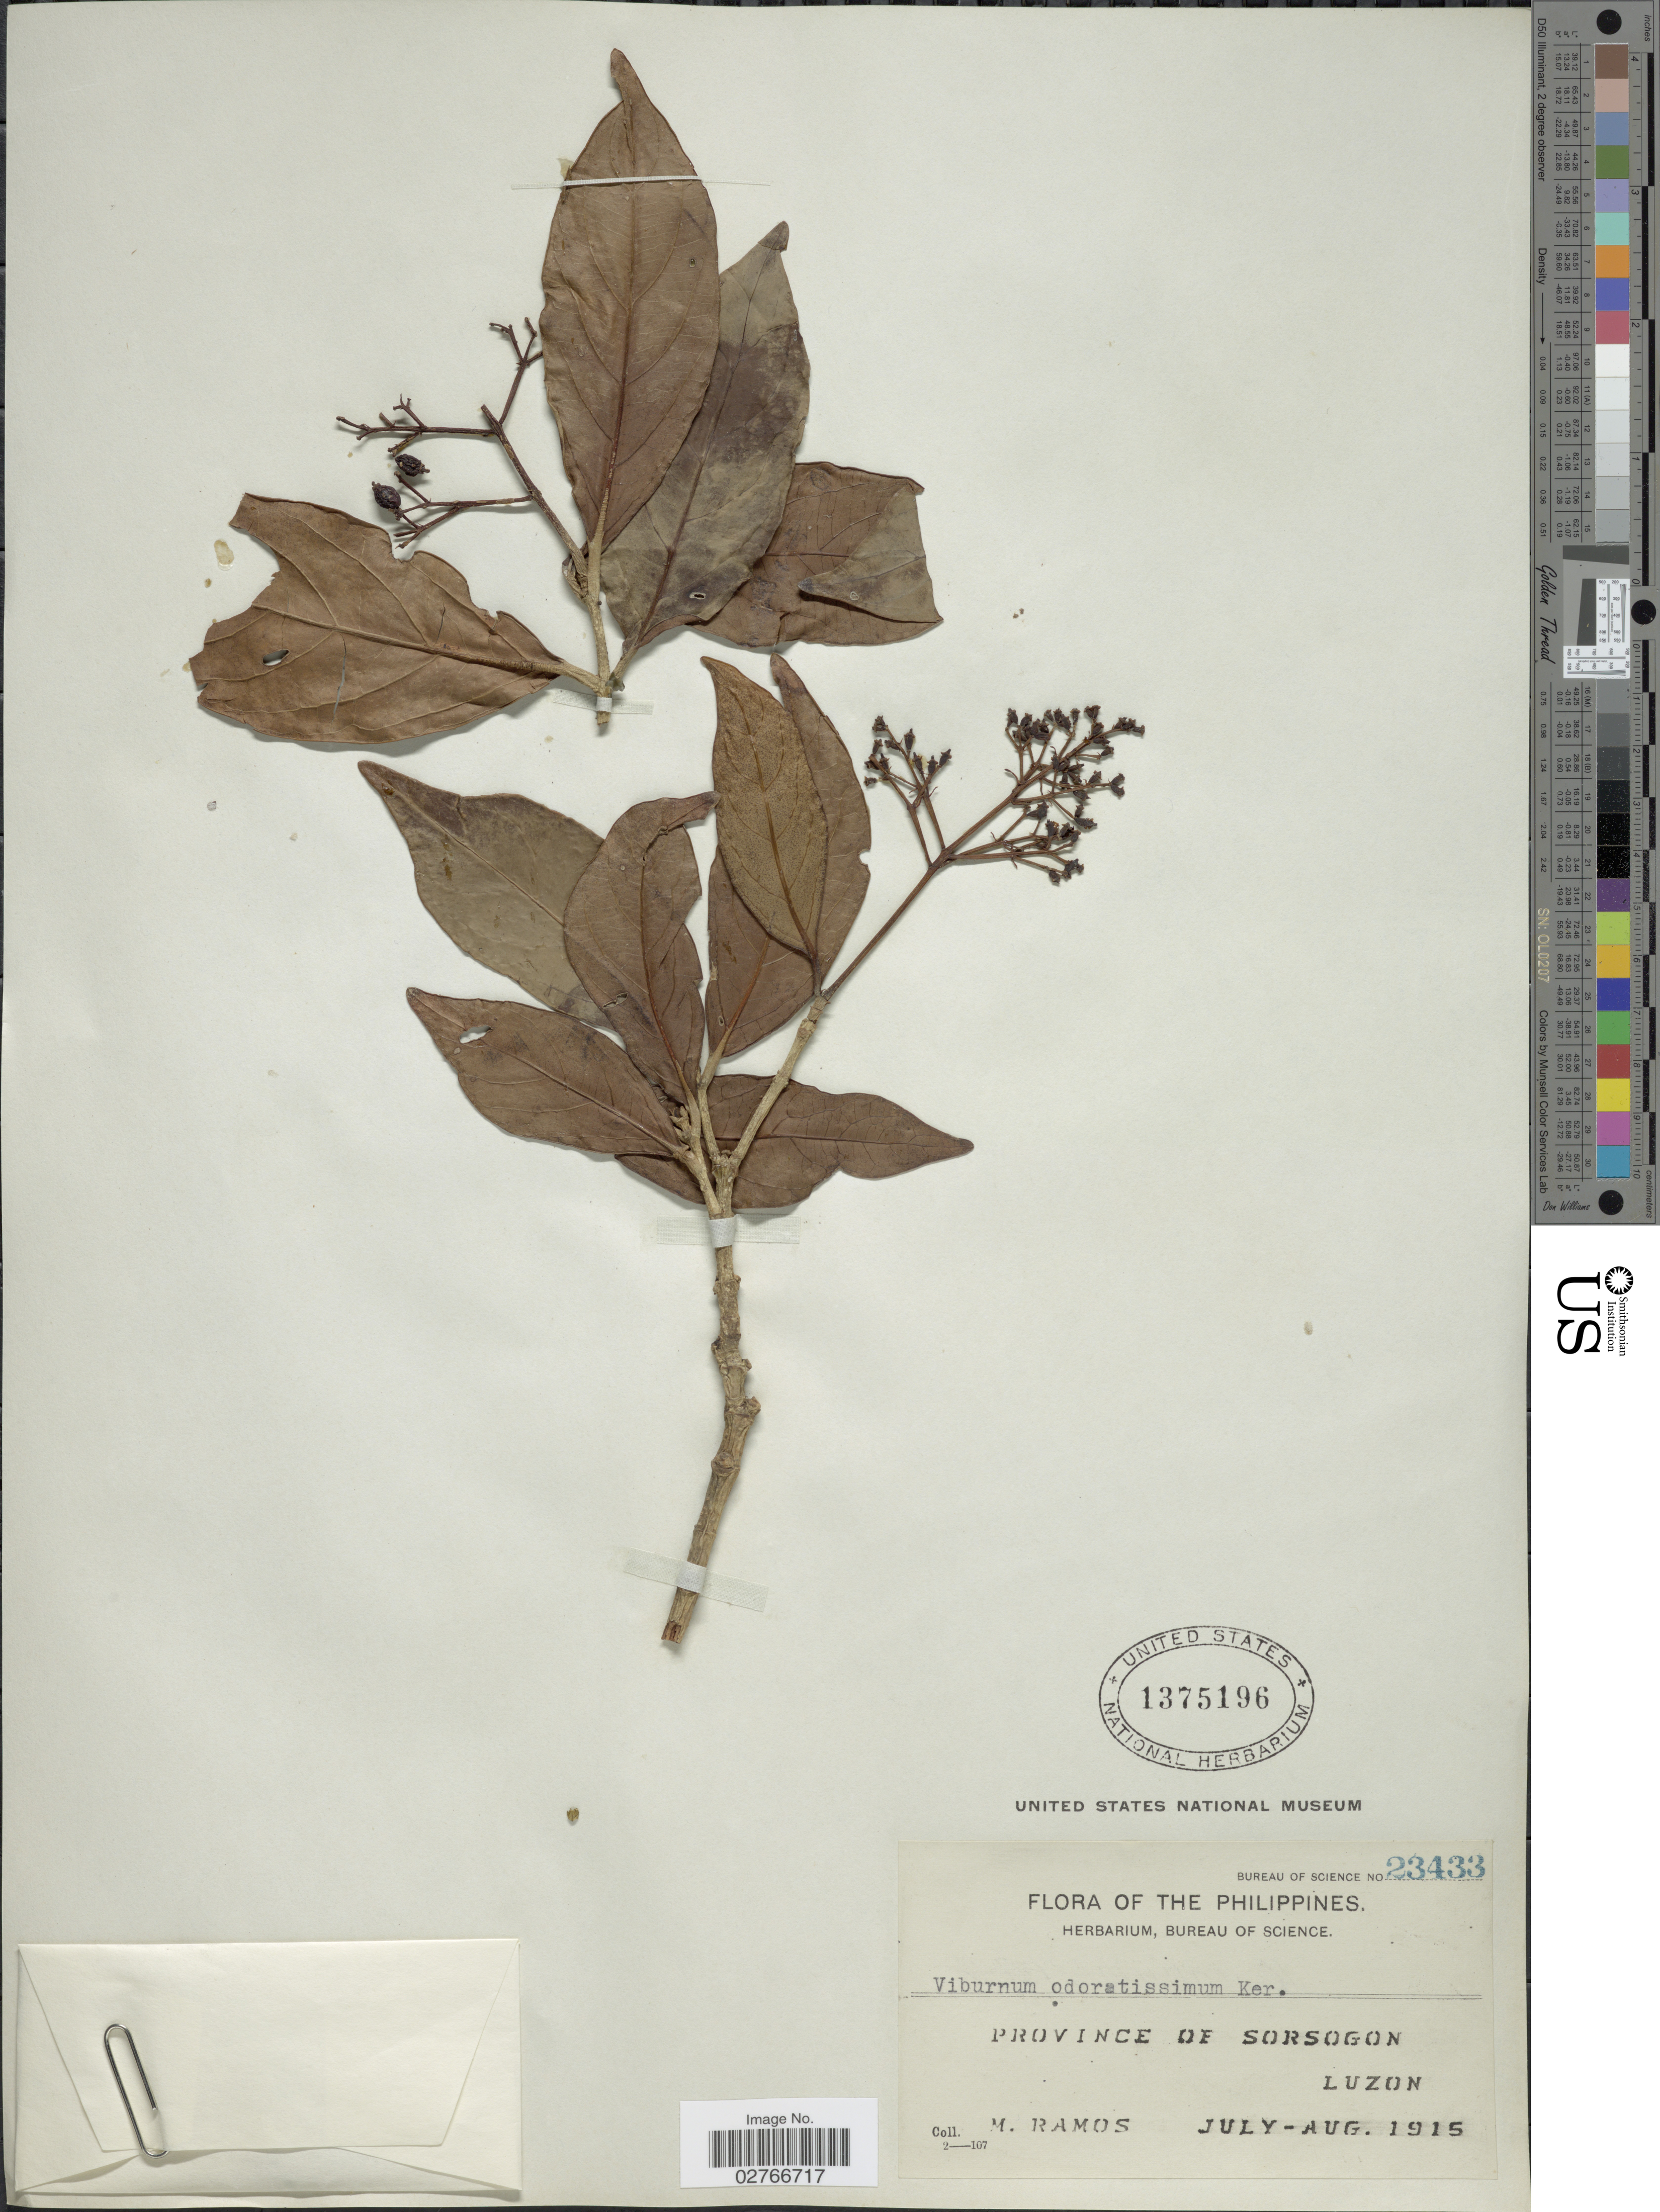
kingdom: Plantae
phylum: Tracheophyta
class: Magnoliopsida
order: Dipsacales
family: Viburnaceae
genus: Viburnum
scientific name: Viburnum odoratissimum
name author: Ker Gawl.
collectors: M. Ramos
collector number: Bureau of Science 23433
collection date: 1915-07/1915-08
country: Philippines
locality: Province of Sorsogon. Luzon.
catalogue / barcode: US 1375196